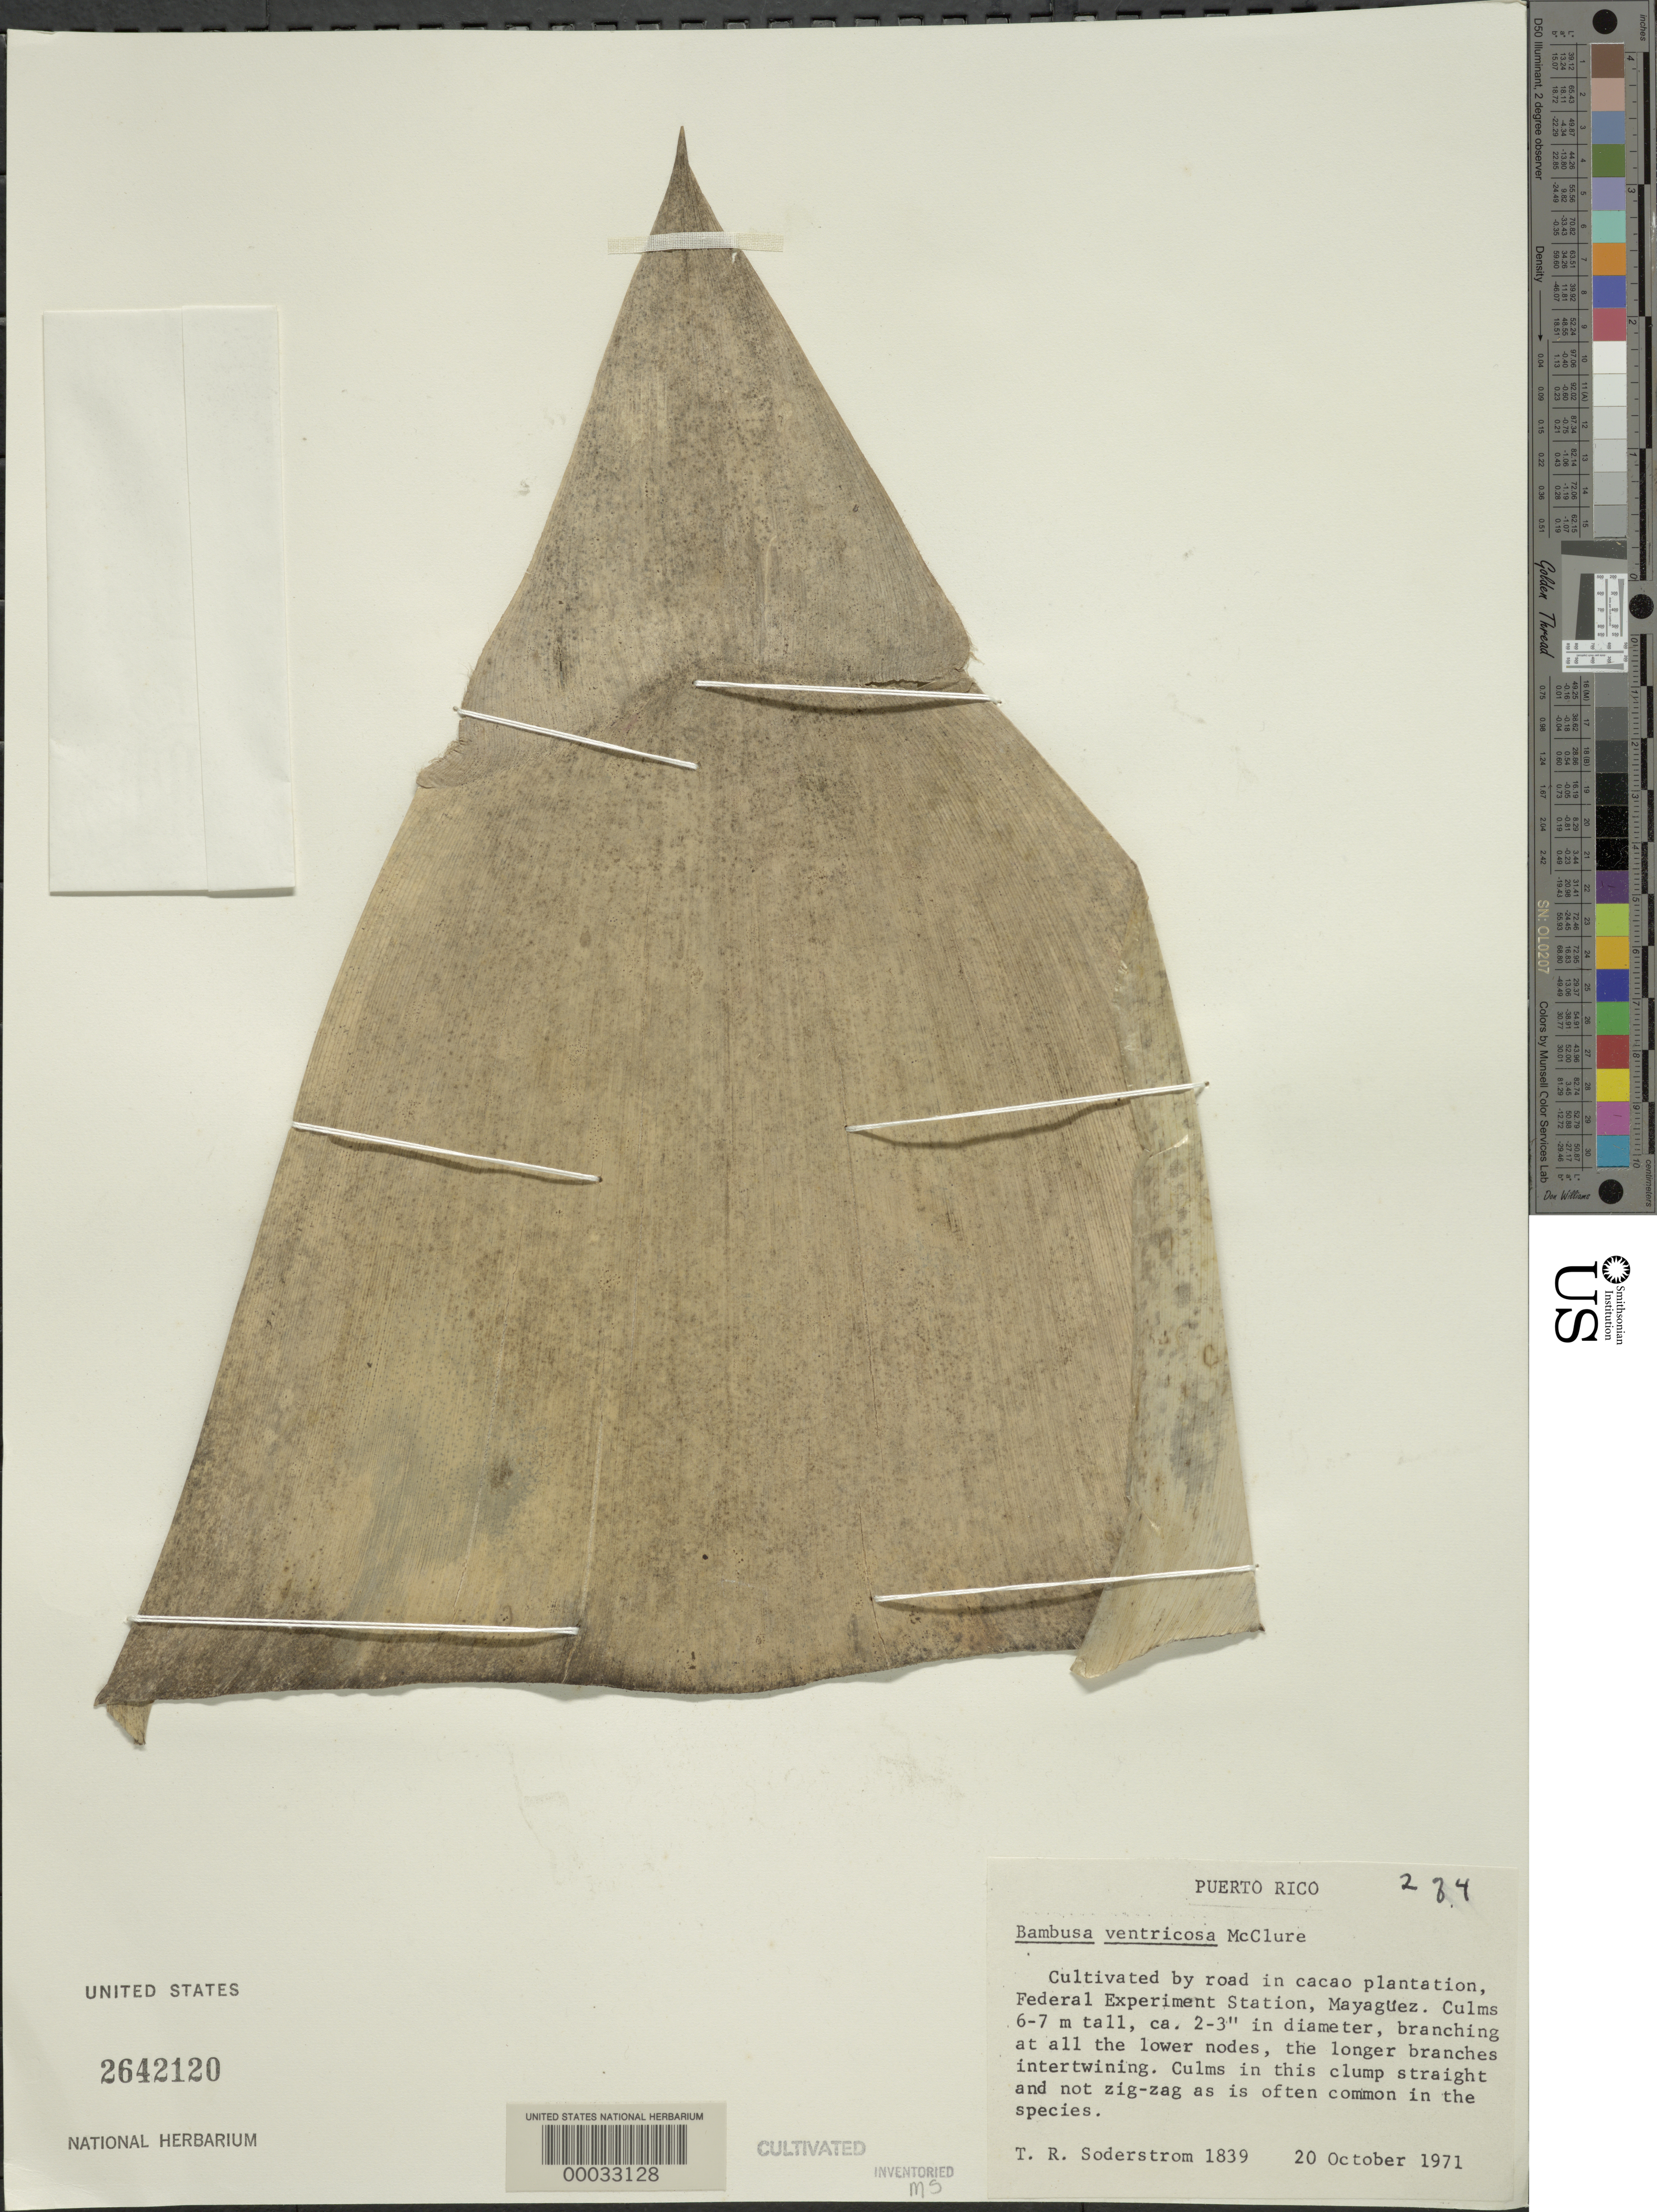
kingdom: Plantae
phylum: Tracheophyta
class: Liliopsida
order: Poales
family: Poaceae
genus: Bambusa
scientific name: Bambusa ventricosa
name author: McClure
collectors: T. R. Soderstrom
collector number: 1839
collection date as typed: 20 Oct 1971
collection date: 1971-10-20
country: Puerto Rico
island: Greater Antilles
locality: Federal experiment station, mayaguez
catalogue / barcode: US 2642120